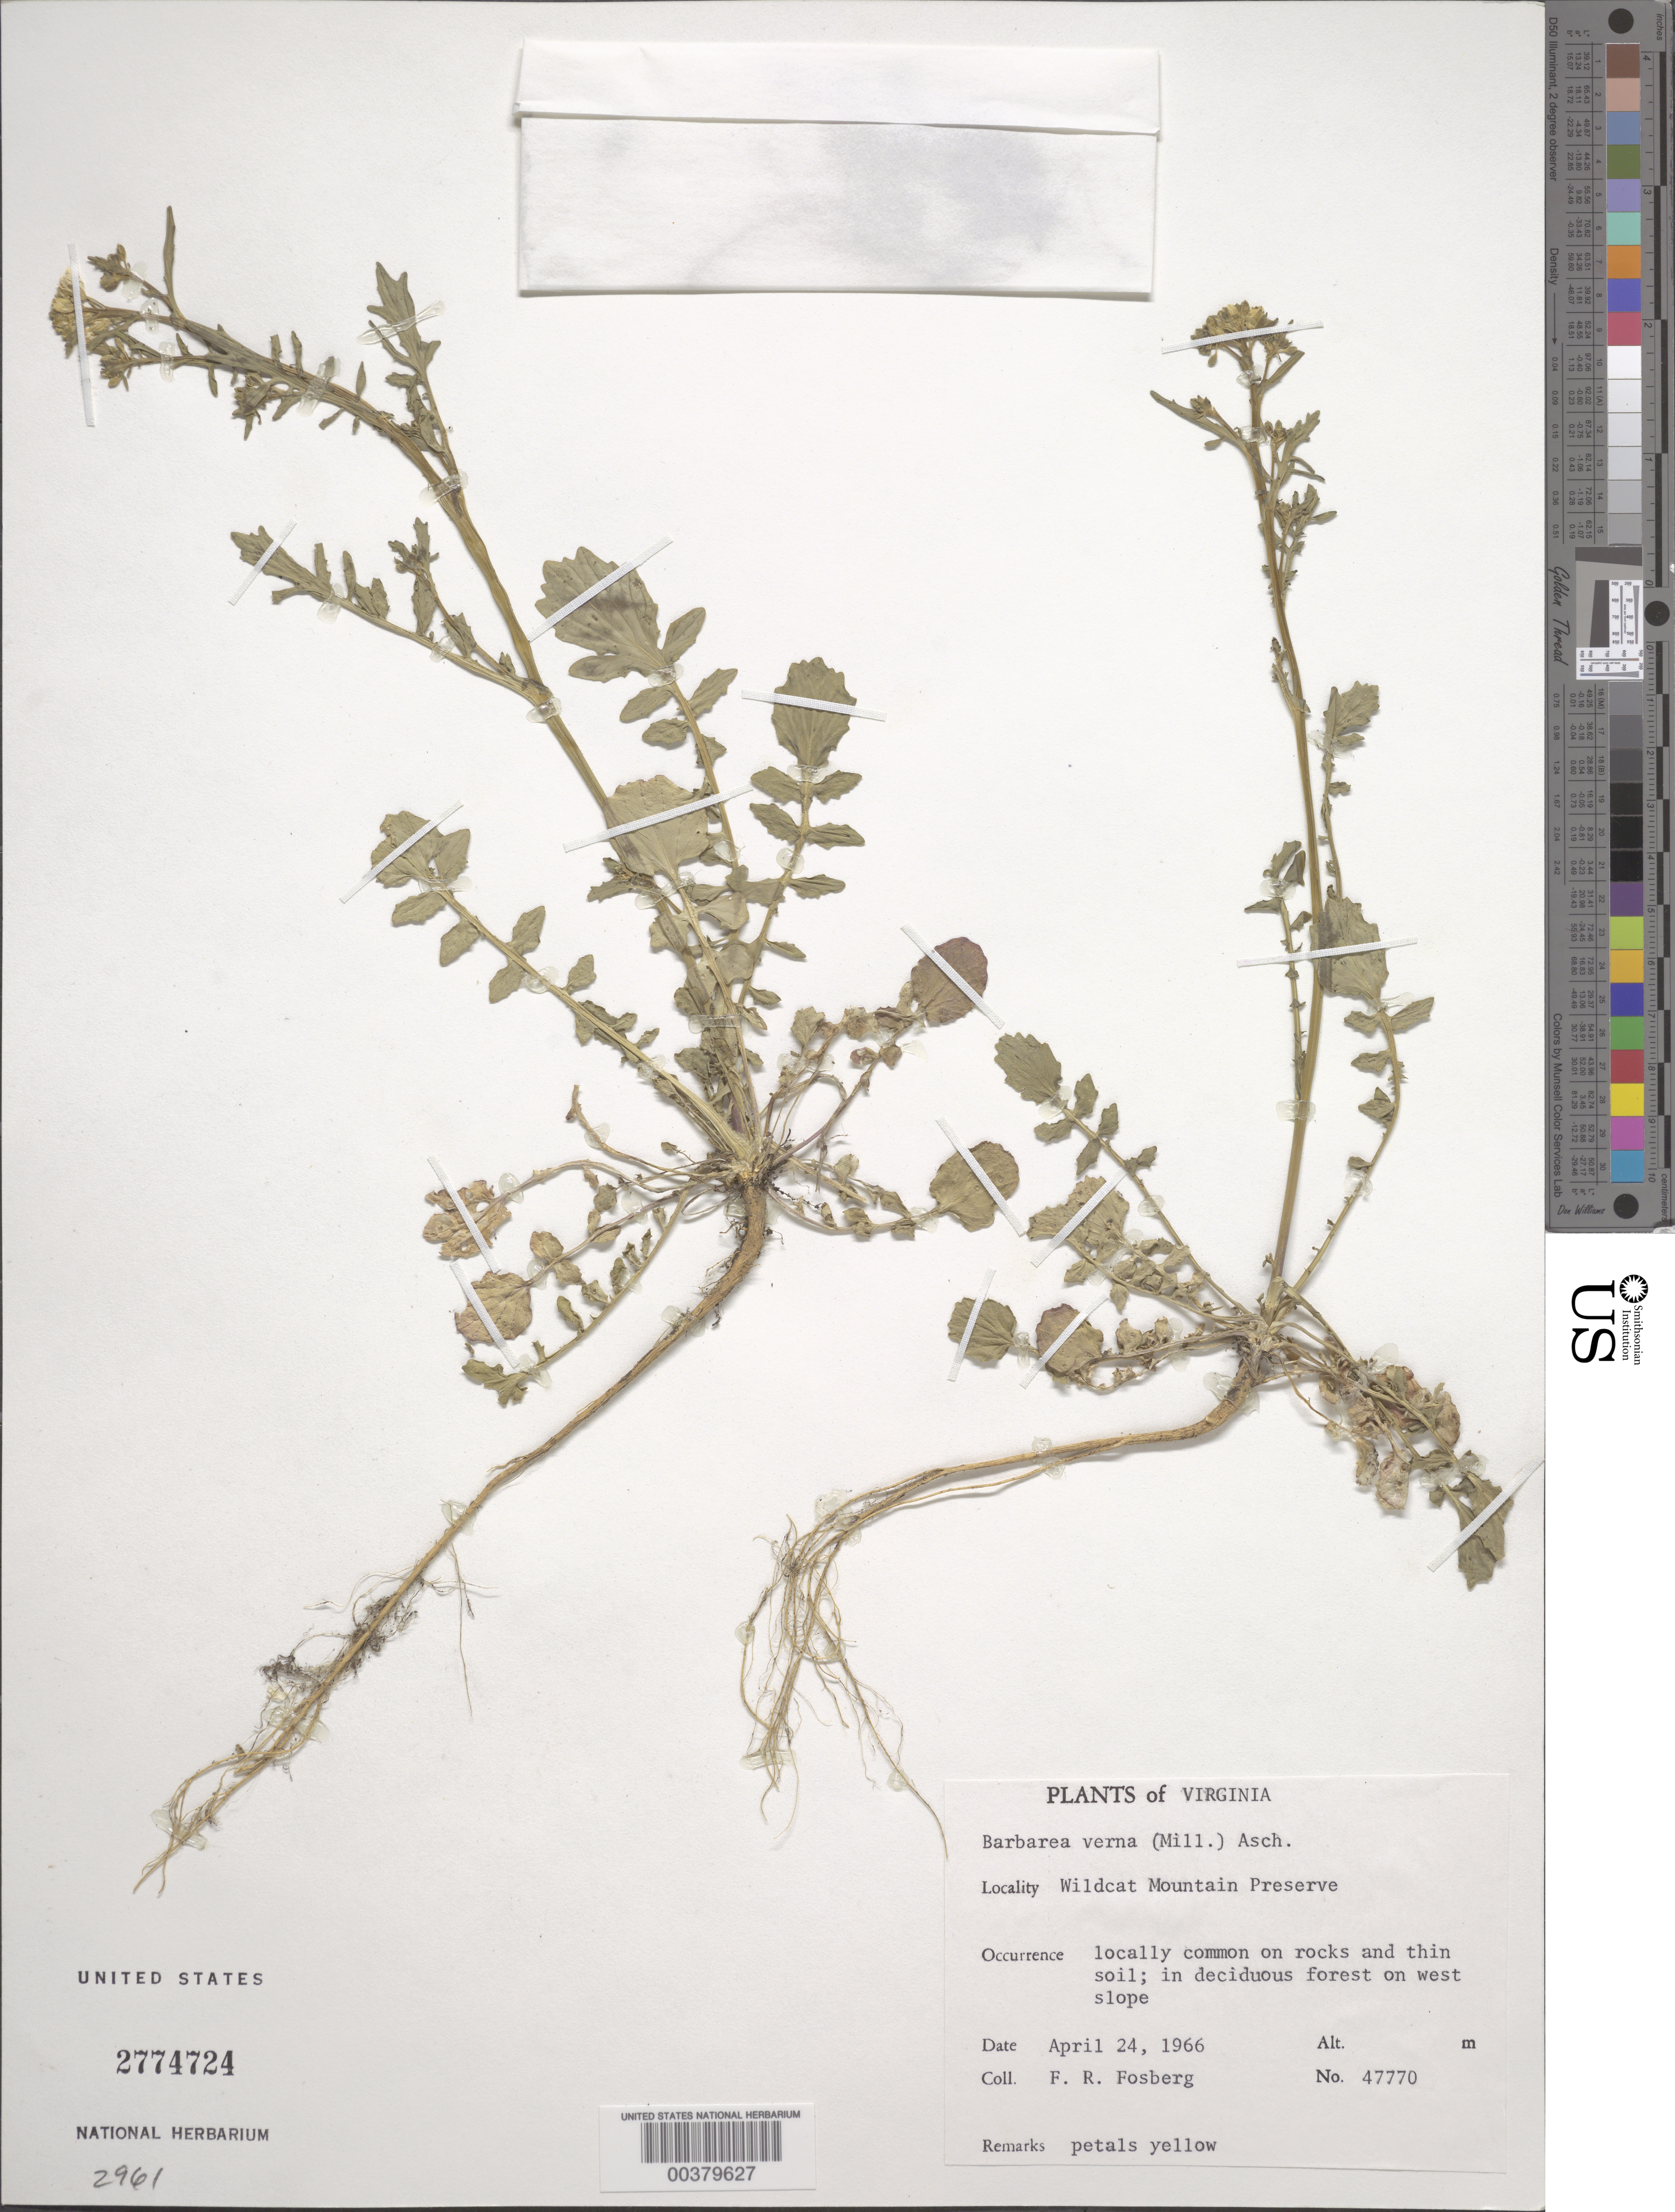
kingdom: Plantae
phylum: Tracheophyta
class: Magnoliopsida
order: Brassicales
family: Brassicaceae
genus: Barbarea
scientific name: Barbarea verna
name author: (Mill.) Asch.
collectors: F. R. Fosberg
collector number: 47770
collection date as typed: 24 Apr 1966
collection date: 1966-04-24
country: United States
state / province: Virginia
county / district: Fauquier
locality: Wildcat Mountain Preserve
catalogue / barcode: US 2774724